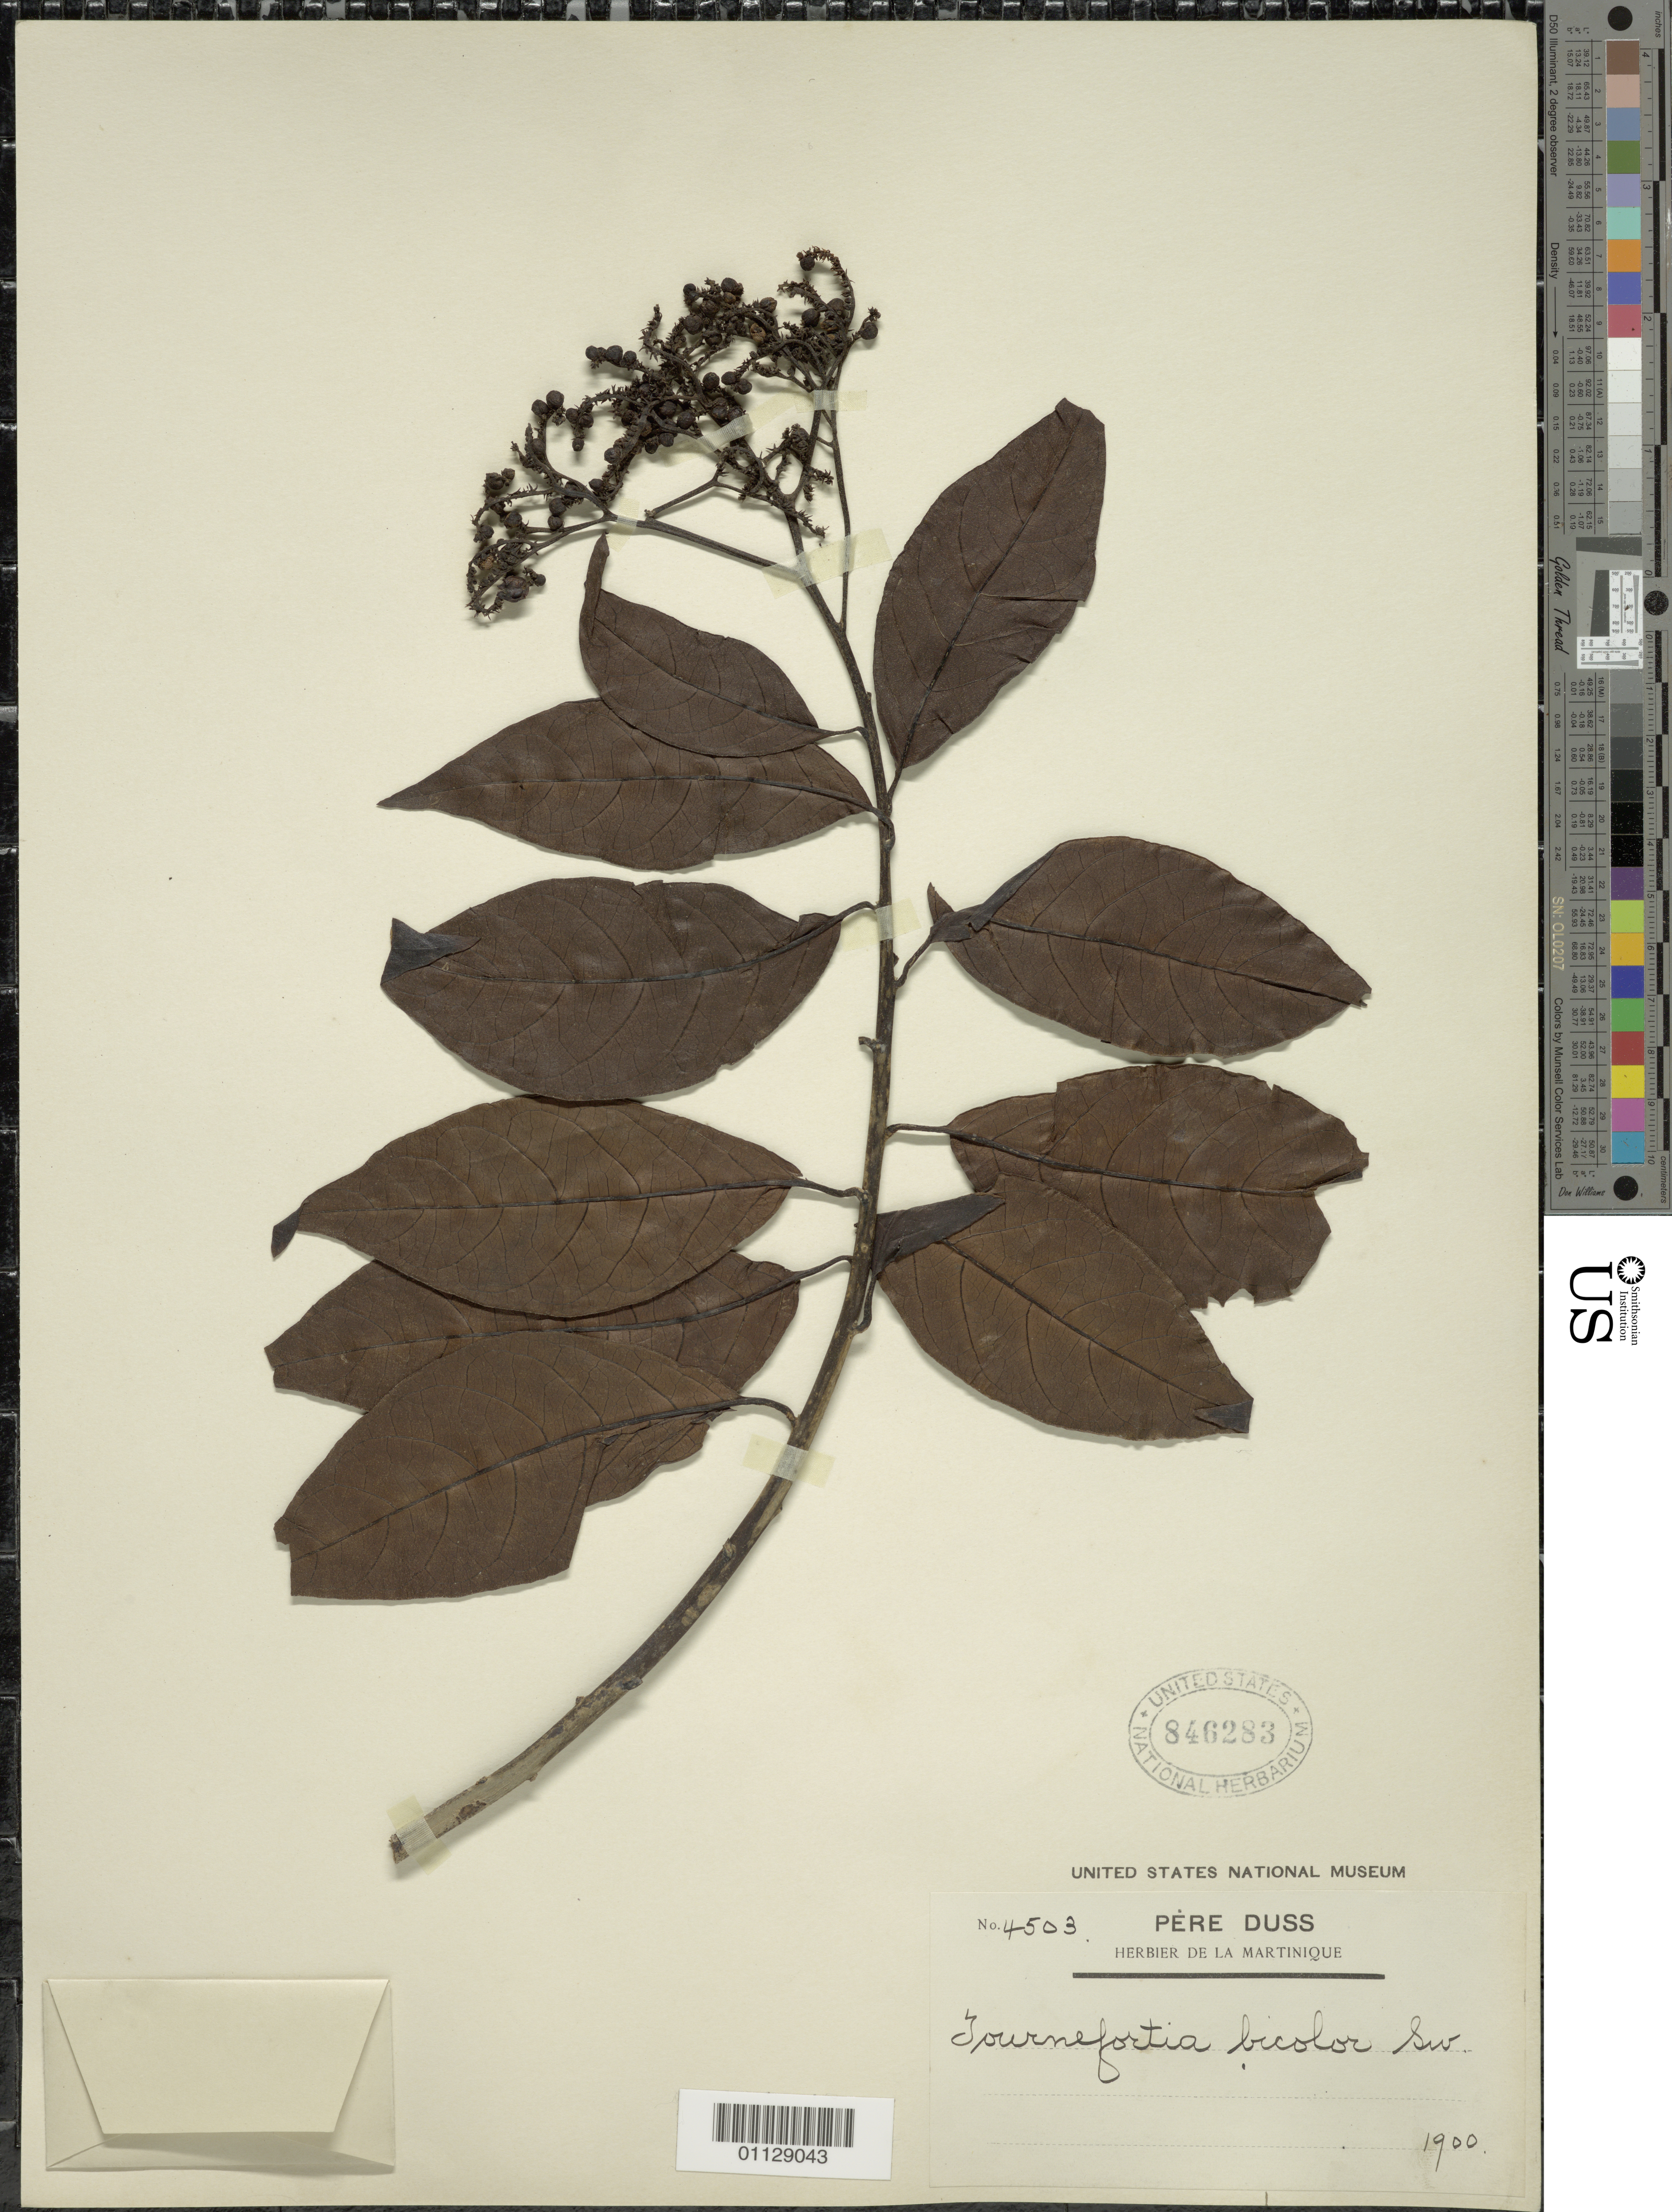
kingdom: Plantae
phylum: Tracheophyta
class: Magnoliopsida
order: Boraginales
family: Heliotropiaceae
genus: Tournefortia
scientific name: Tournefortia bicolor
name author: Sw.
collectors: Père Duss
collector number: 4503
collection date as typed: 1900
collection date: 1900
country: Martinique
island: Martinique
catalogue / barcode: US 846283